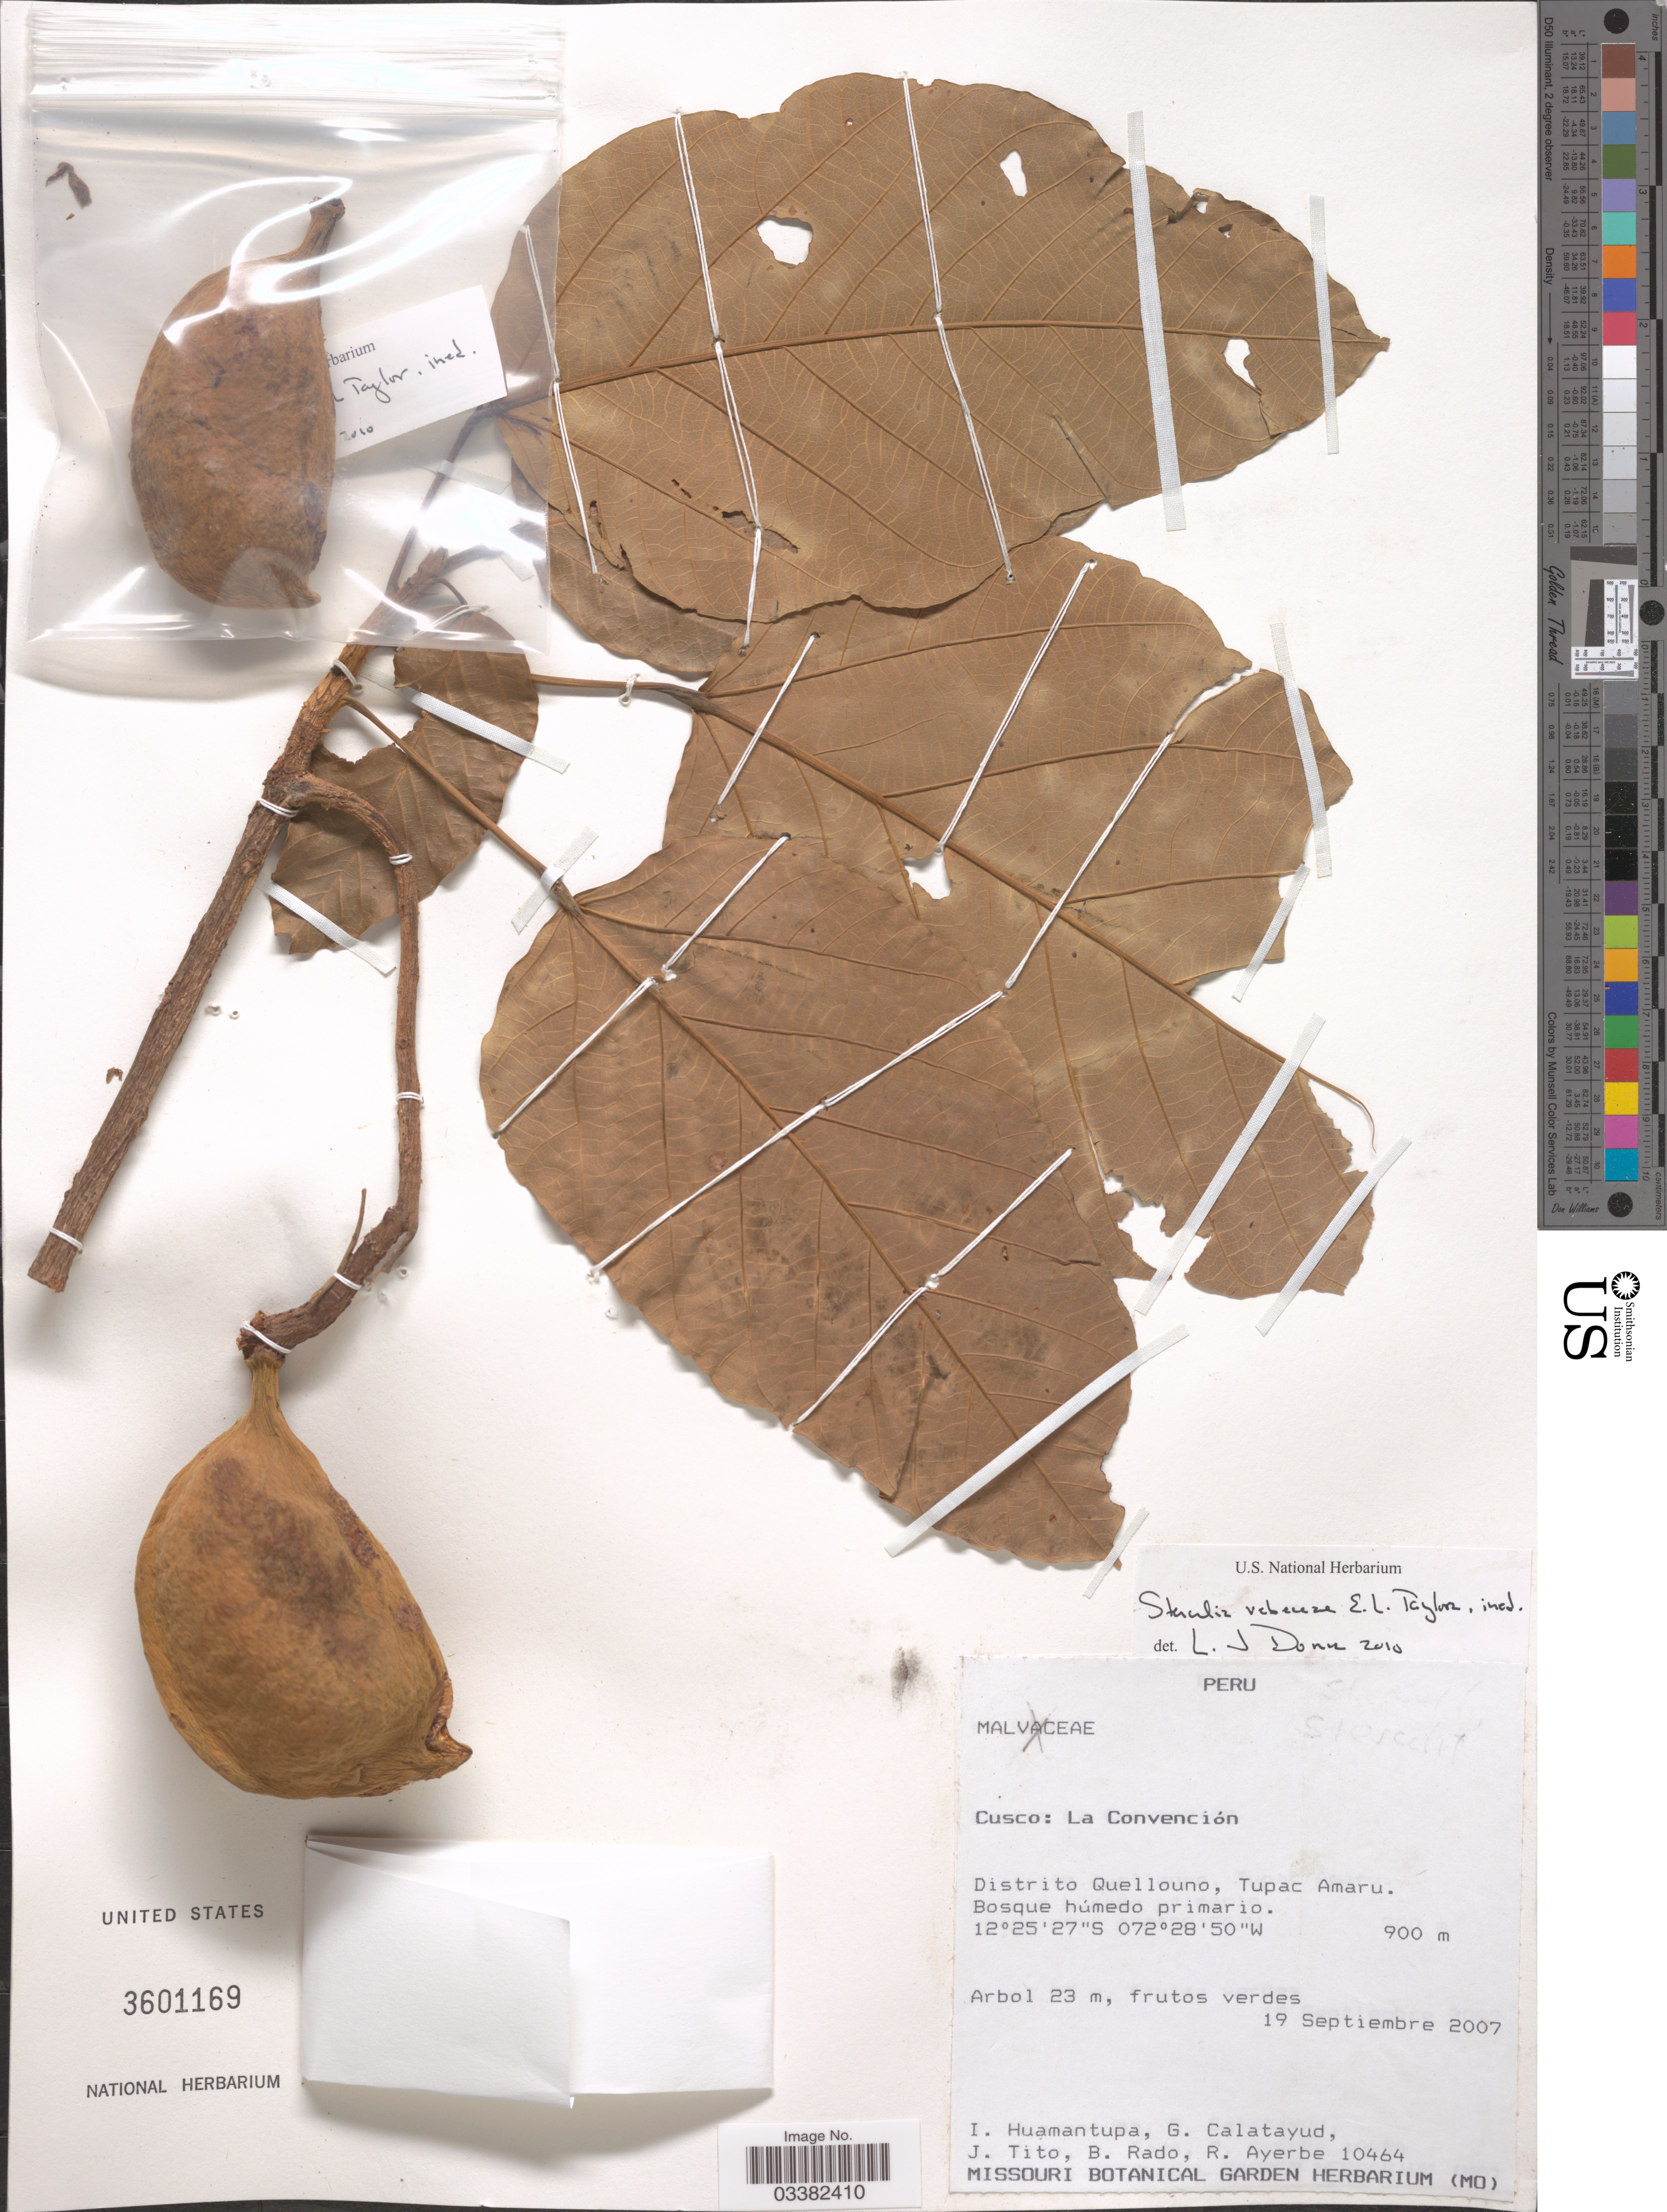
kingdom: Plantae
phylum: Tracheophyta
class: Magnoliopsida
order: Malvales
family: Malvaceae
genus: Sterculia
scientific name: Sterculia tayloriae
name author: Colli-Silva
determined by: Dorr, Laurence J., Curator (BOT), Smithsonian Institution - National Museum of Natural History (UNITED STATES)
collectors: I. Huamantupa, G. Calatayud, J. Tito, B. Rado & R. Ayerbe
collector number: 10464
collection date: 2007-09-19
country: Peru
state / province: Cusco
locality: La Convención. Distrito Quellouno, Tupac Amaru.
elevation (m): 900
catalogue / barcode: US 3601169